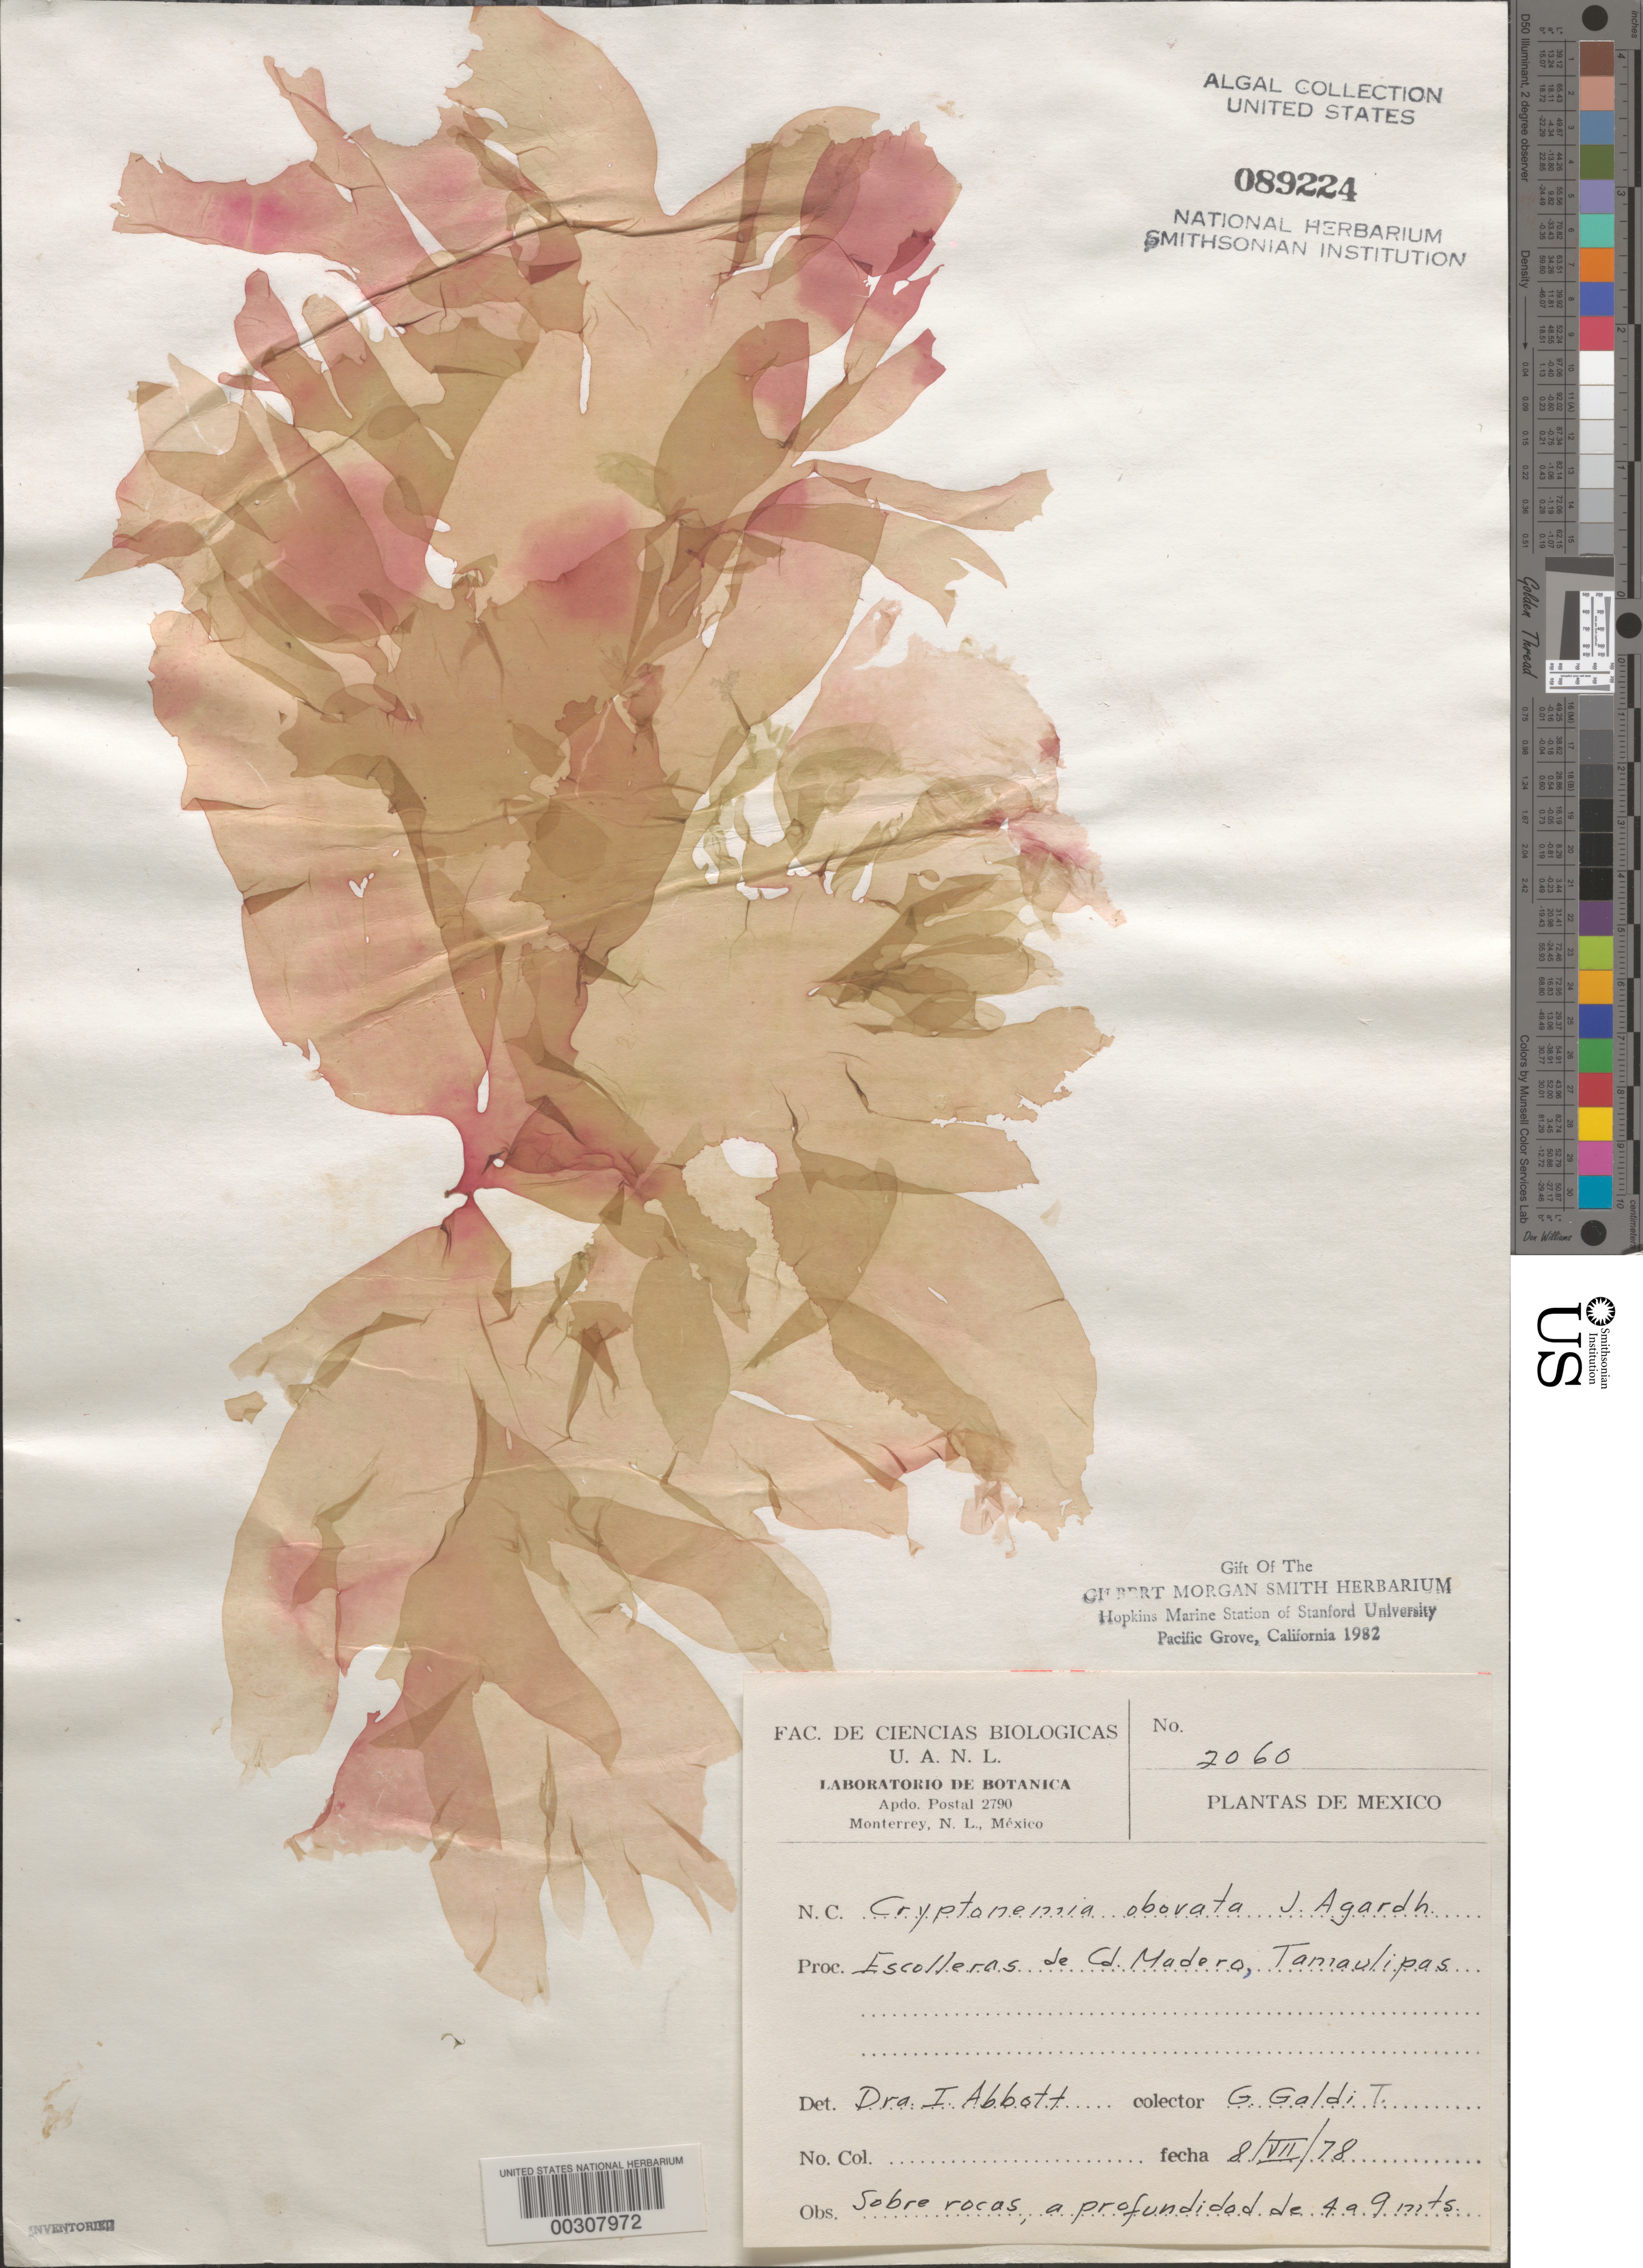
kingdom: Plantae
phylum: Rhodophyta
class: Florideophyceae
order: Halymeniales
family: Halymeniaceae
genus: Cryptonemia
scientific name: Cryptonemia obovata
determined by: Abbott, Isabella A.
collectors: G. Galdi T.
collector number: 2060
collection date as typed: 08 Jul 1978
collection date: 1978-07-08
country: Mexico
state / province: Tamaulipas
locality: Madero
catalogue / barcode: US 89224